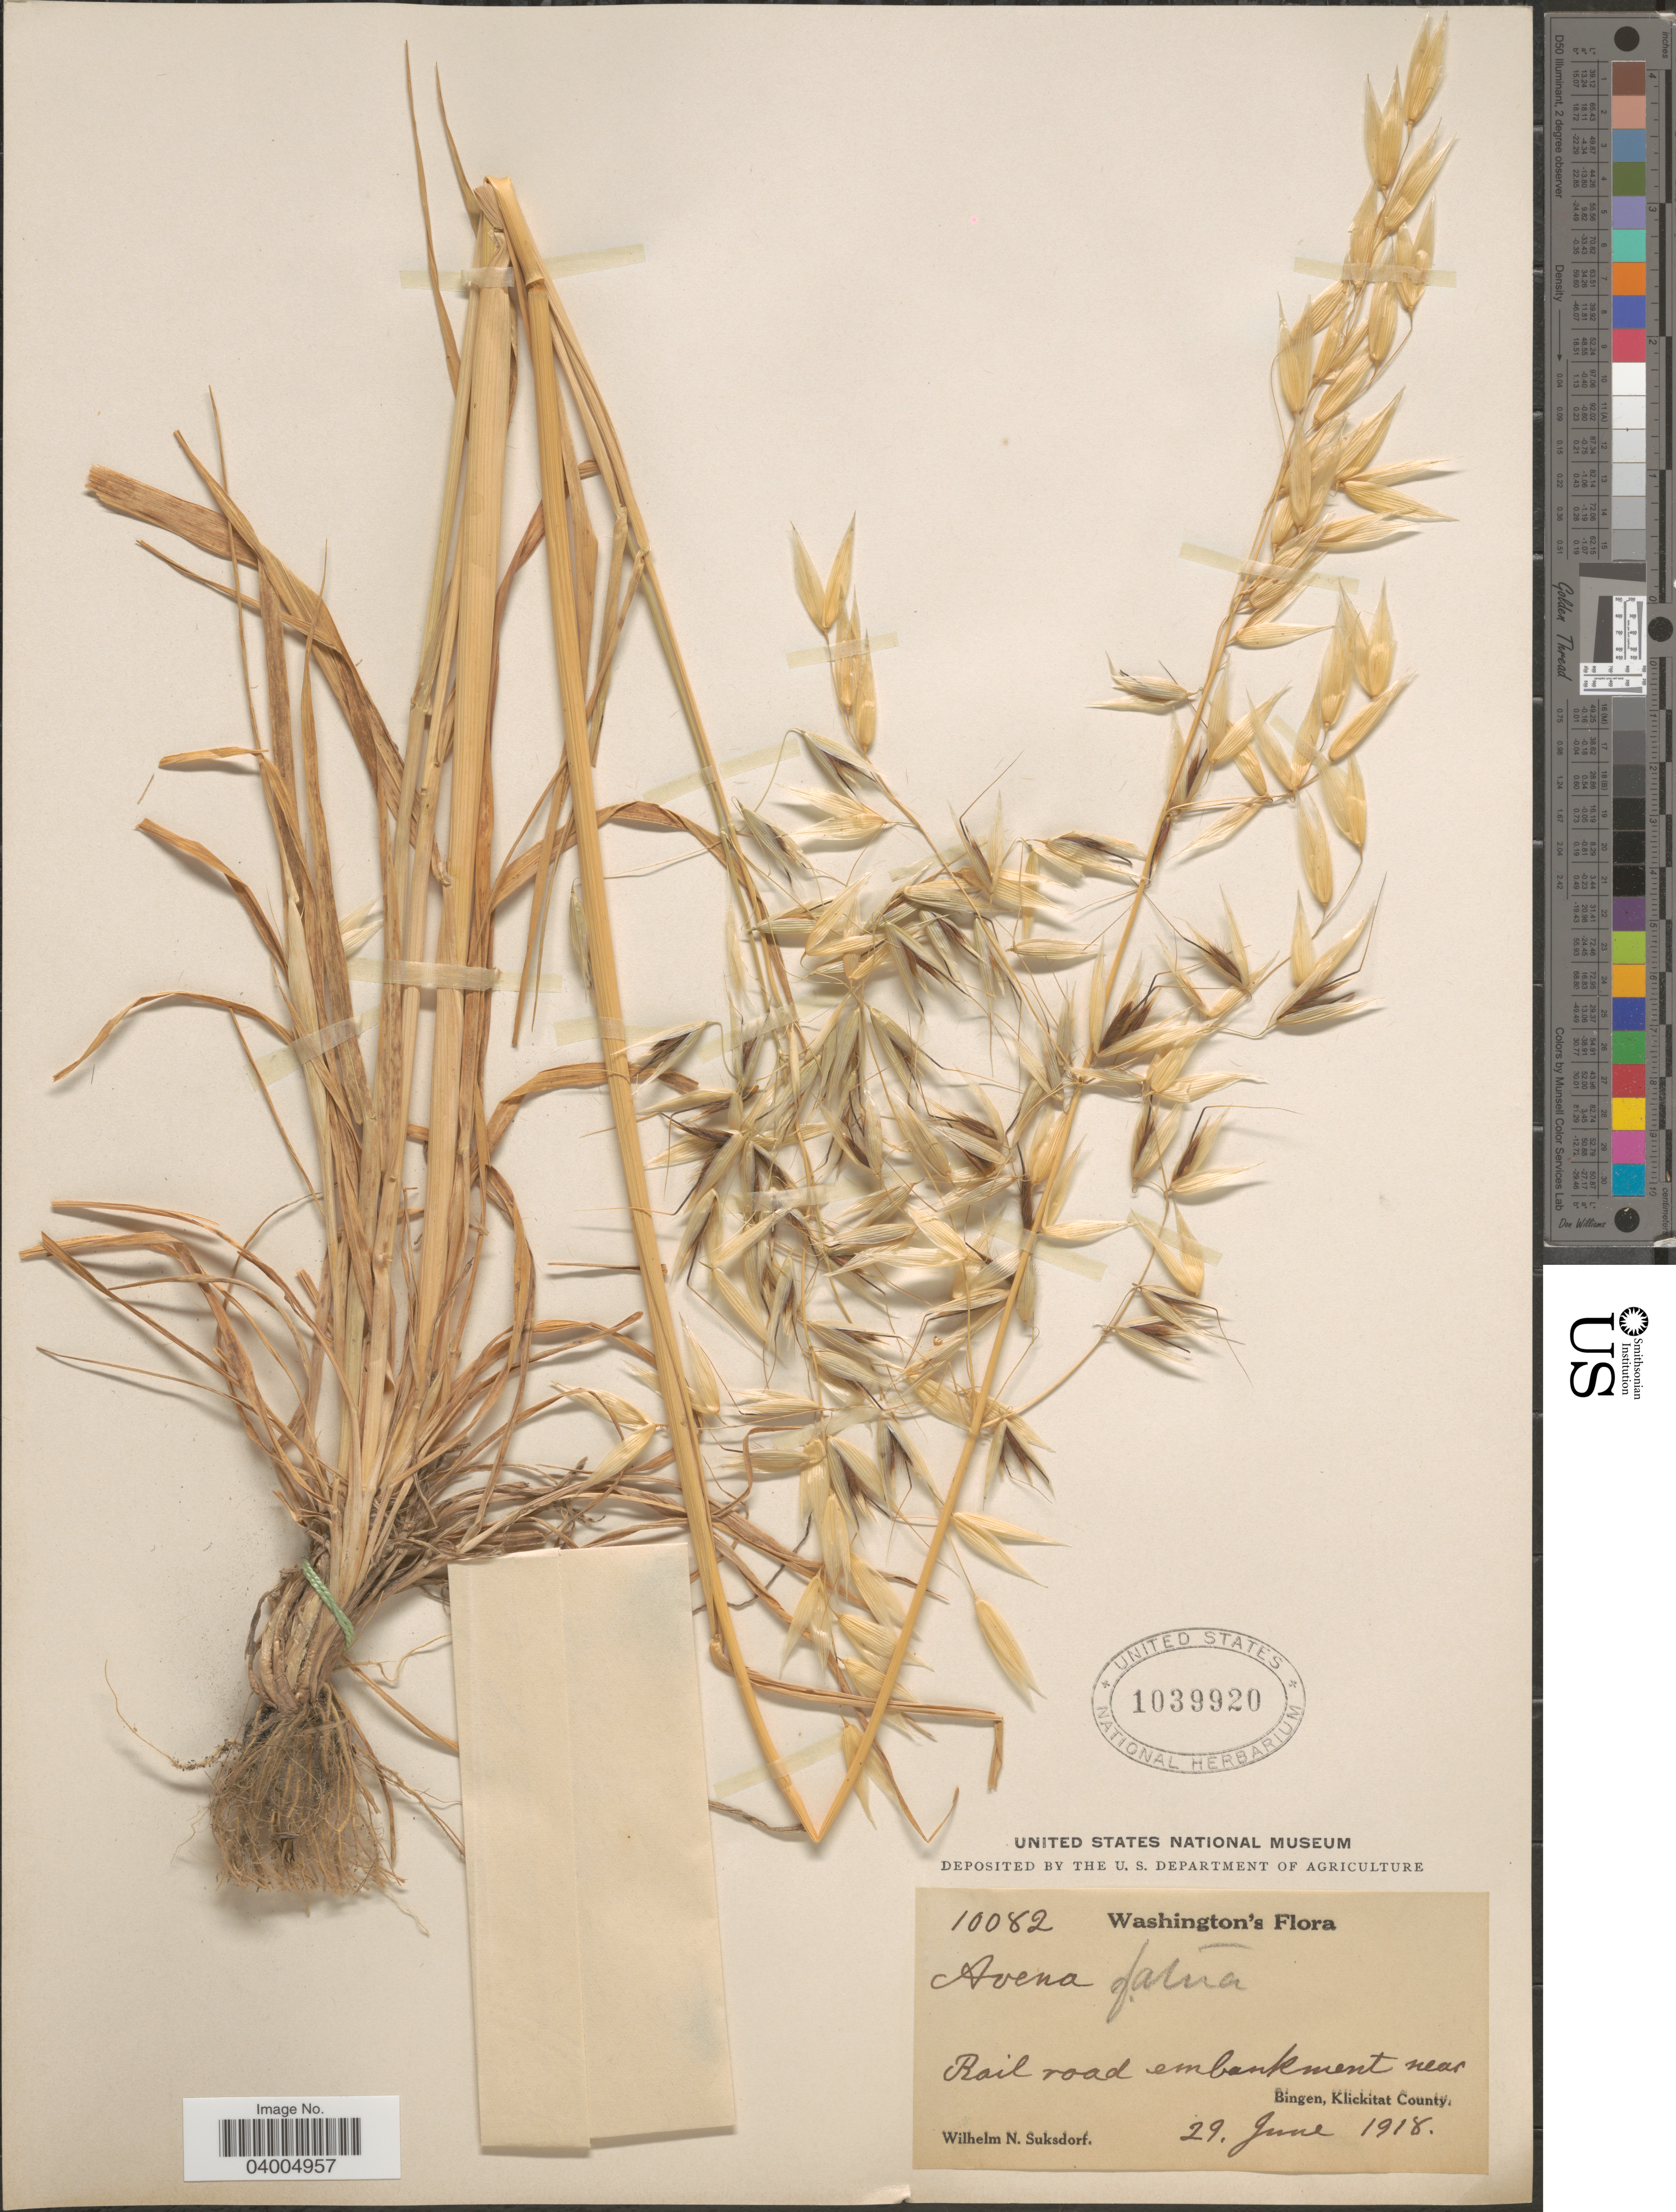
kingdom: Plantae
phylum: Tracheophyta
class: Liliopsida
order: Poales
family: Poaceae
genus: Avena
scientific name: Avena fatua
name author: L.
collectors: W. N. Suksdorf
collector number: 10082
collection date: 1918-06-29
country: United States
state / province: Washington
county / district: Klickitat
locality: Rail road embankment near Bingen, Klickitat County.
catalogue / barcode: US 1039920